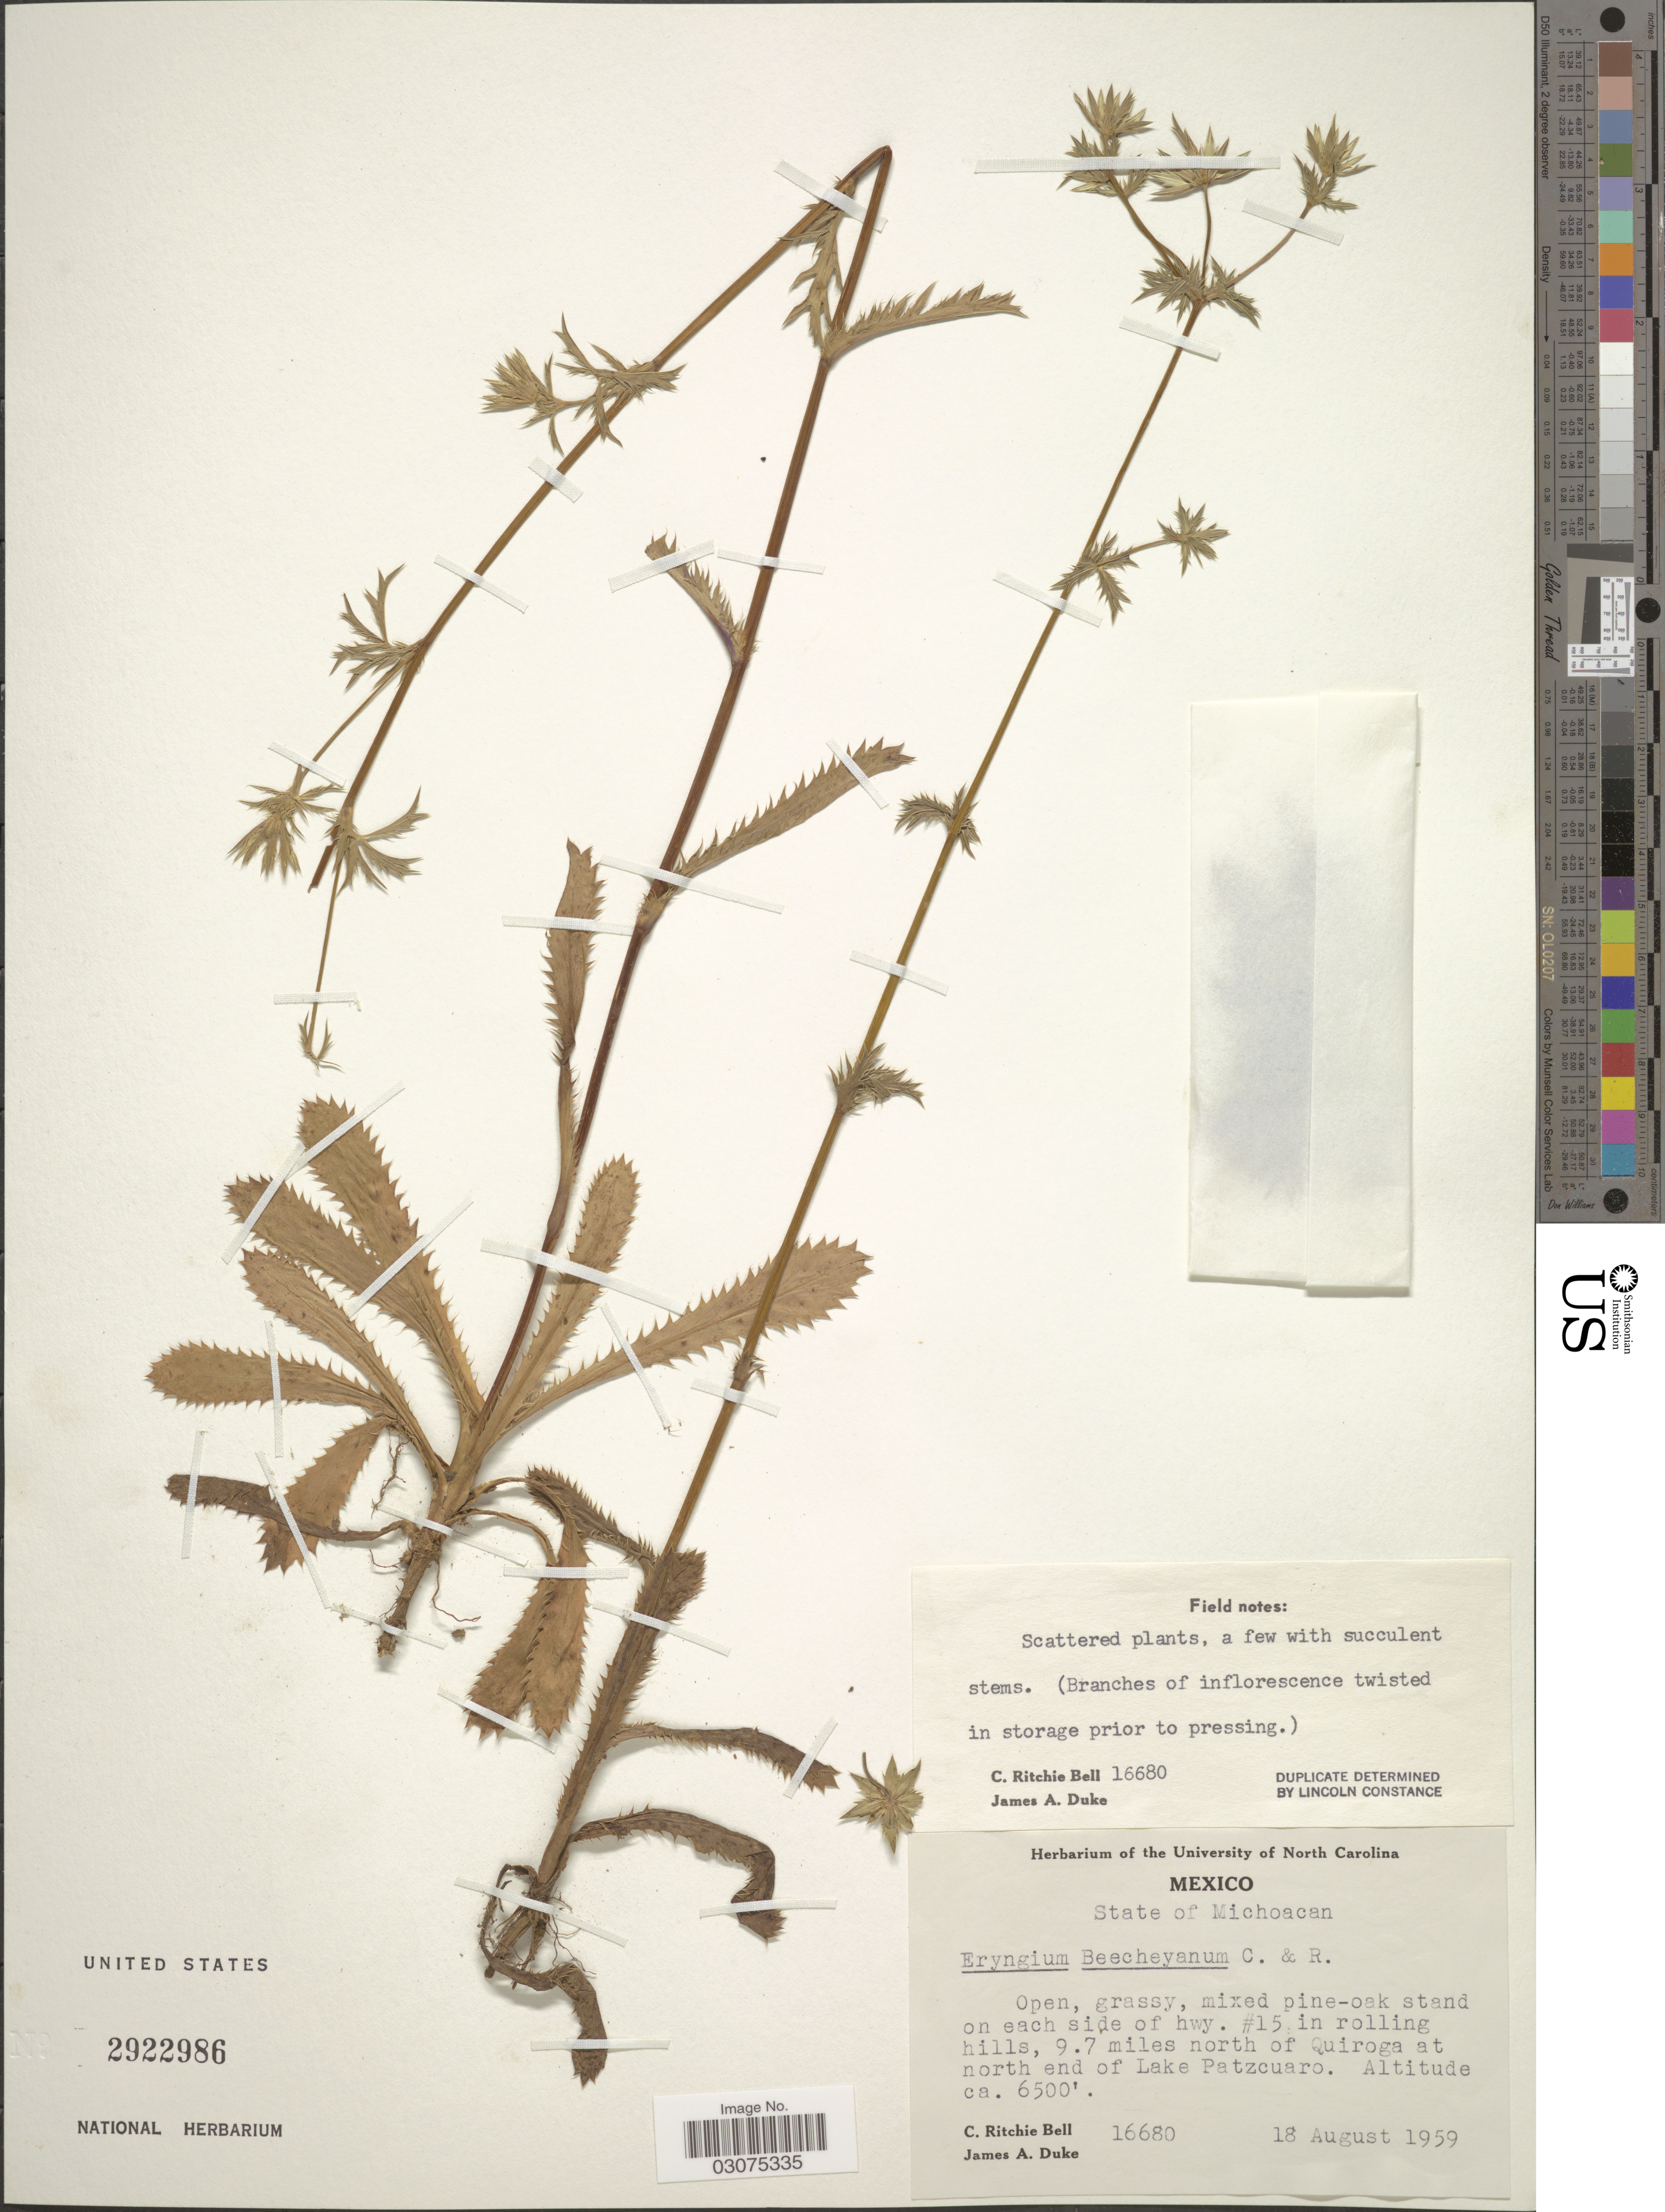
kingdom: Plantae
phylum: Tracheophyta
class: Magnoliopsida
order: Apiales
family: Apiaceae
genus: Eryngium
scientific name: Eryngium beecheyanum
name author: Hook. f. & Arn.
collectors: C. R. Bell & J. A. Duke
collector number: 16680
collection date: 1959-08-18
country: Mexico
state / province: Michoacán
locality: Mixed pine-oak stand on each side of hwy. #15 in rolling hills, 9.7 miles north of Quiroga at north end of Lake Patzcuaro.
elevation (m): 1981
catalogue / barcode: US 2922986